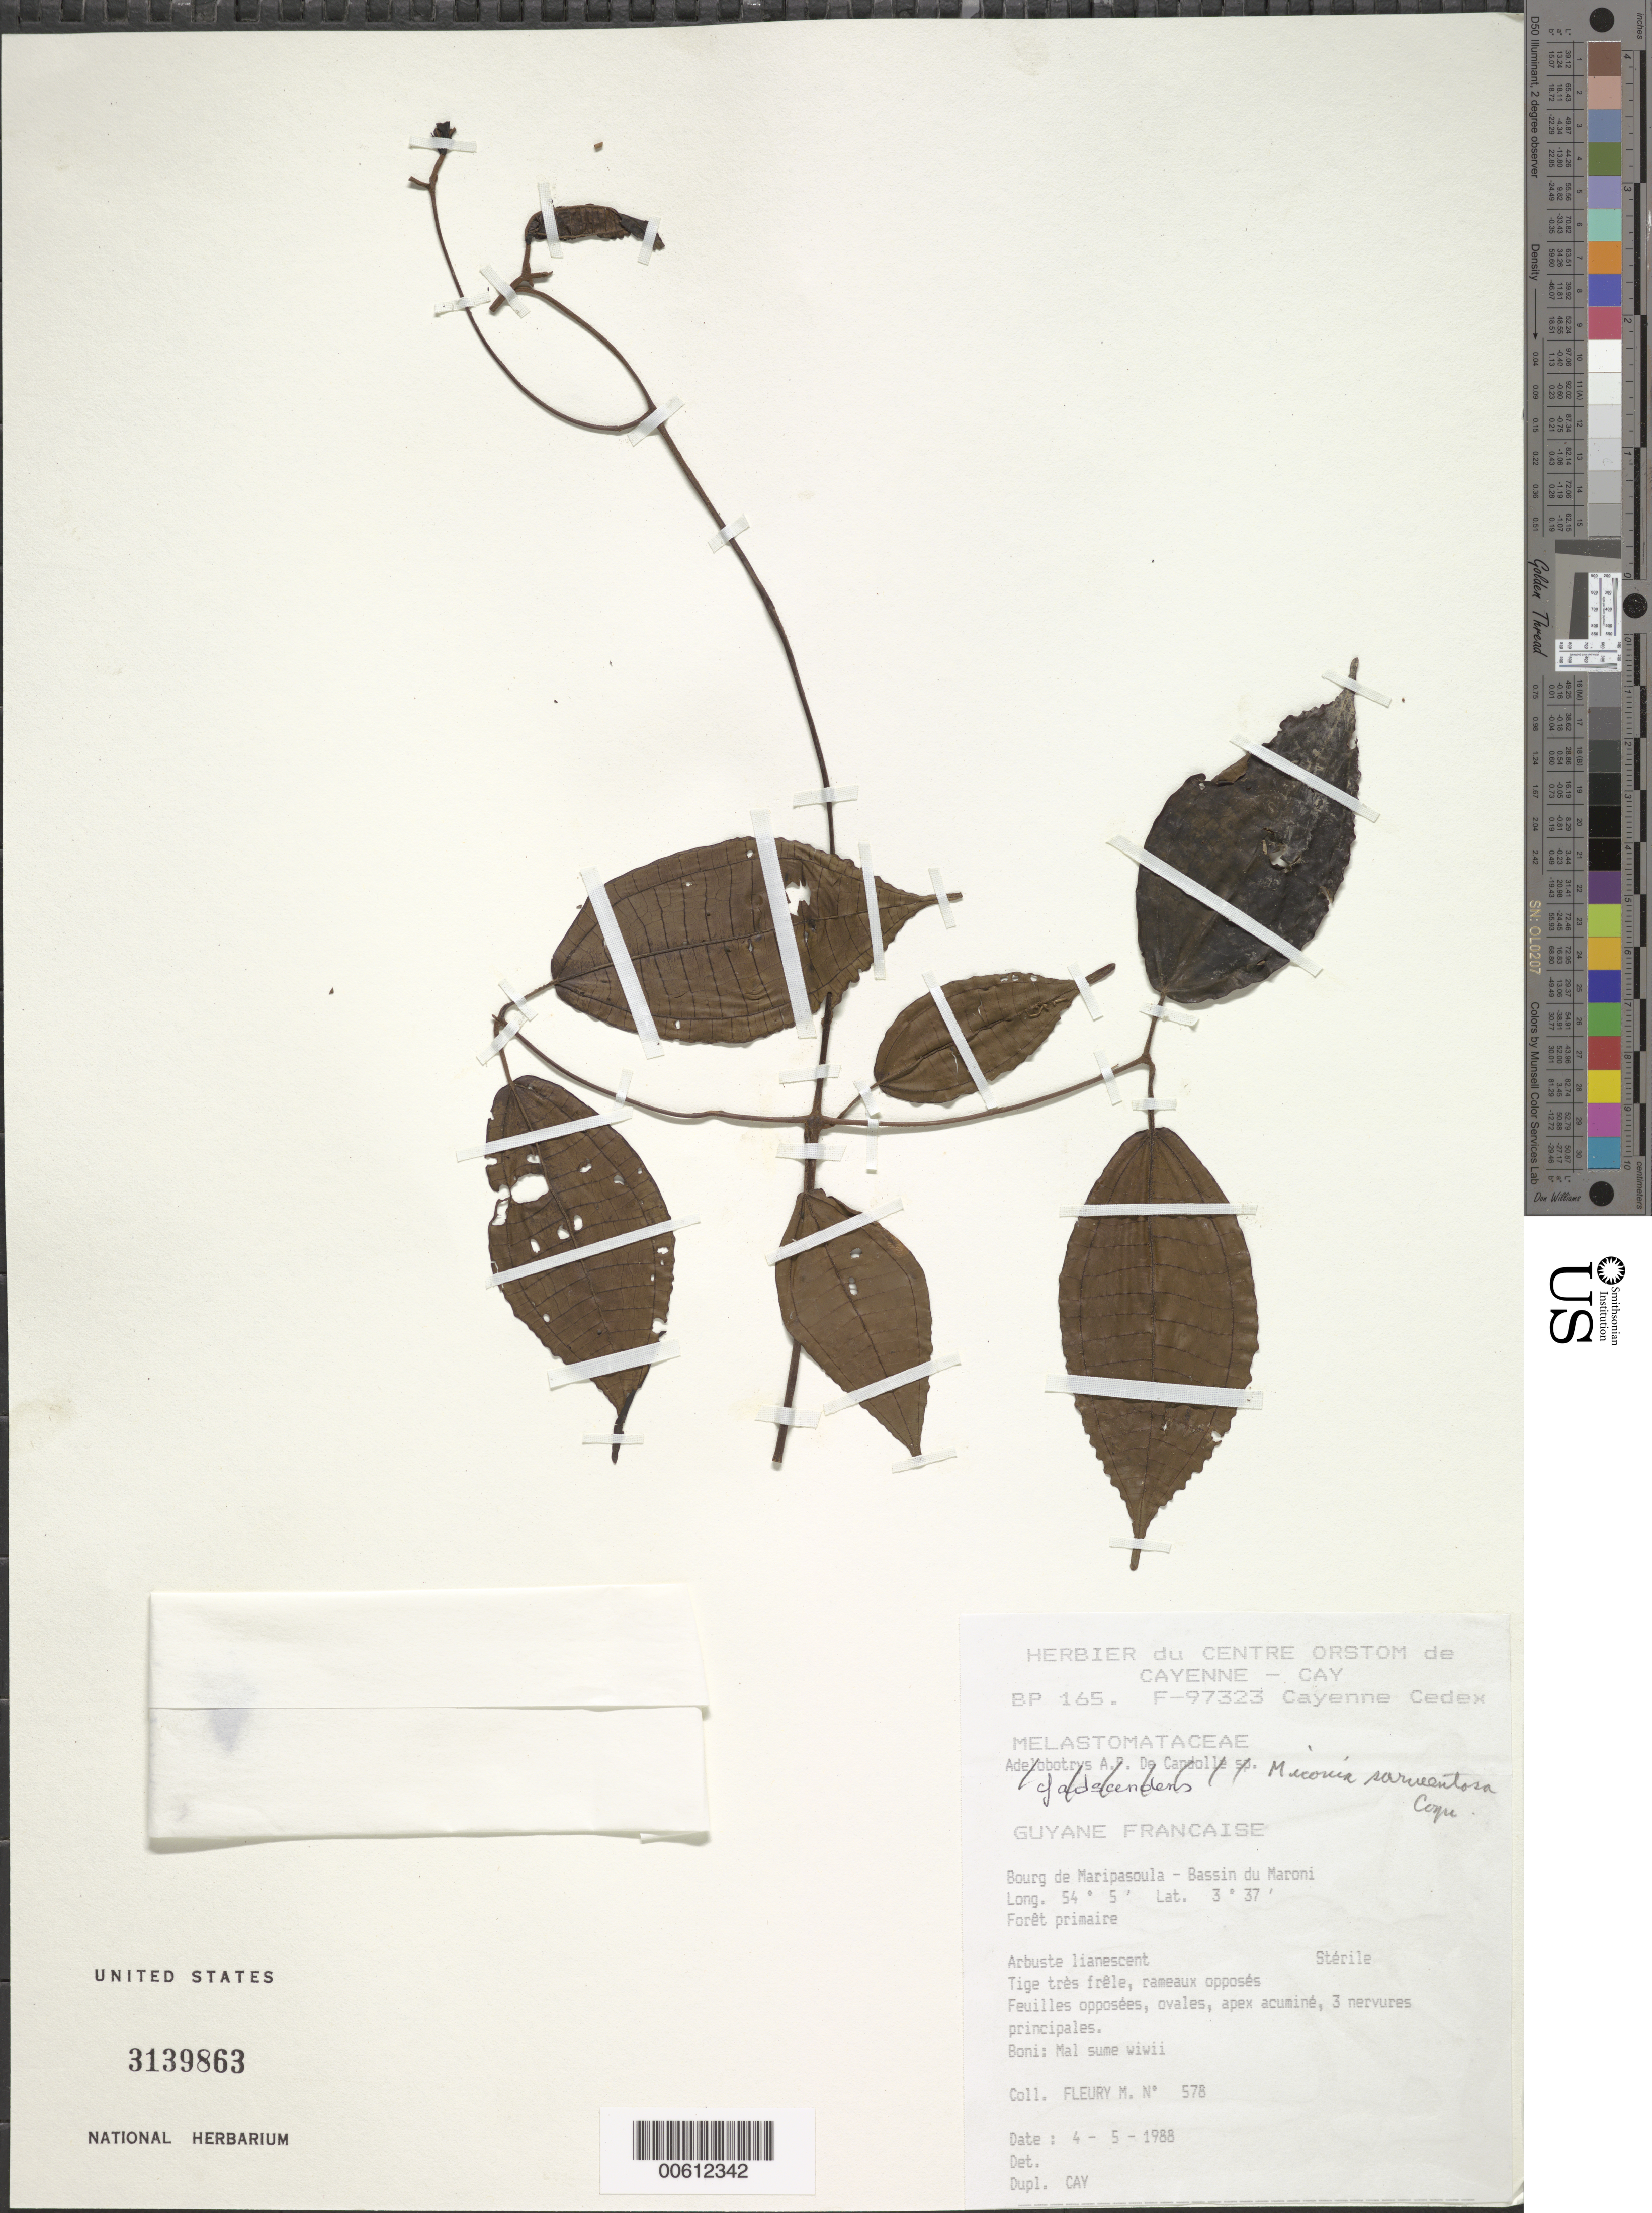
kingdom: Plantae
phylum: Tracheophyta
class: Magnoliopsida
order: Myrtales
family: Melastomataceae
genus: Miconia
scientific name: Miconia sarmentosa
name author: Cogn.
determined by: Wurdack, John J., (US), US (UNITED STATES)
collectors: M. Fleury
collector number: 578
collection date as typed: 4-May-88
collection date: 1988-05-04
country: French Guiana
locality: Bourg de Maripasoula - Bassin du Maroni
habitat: Primary forest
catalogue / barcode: US 3139863